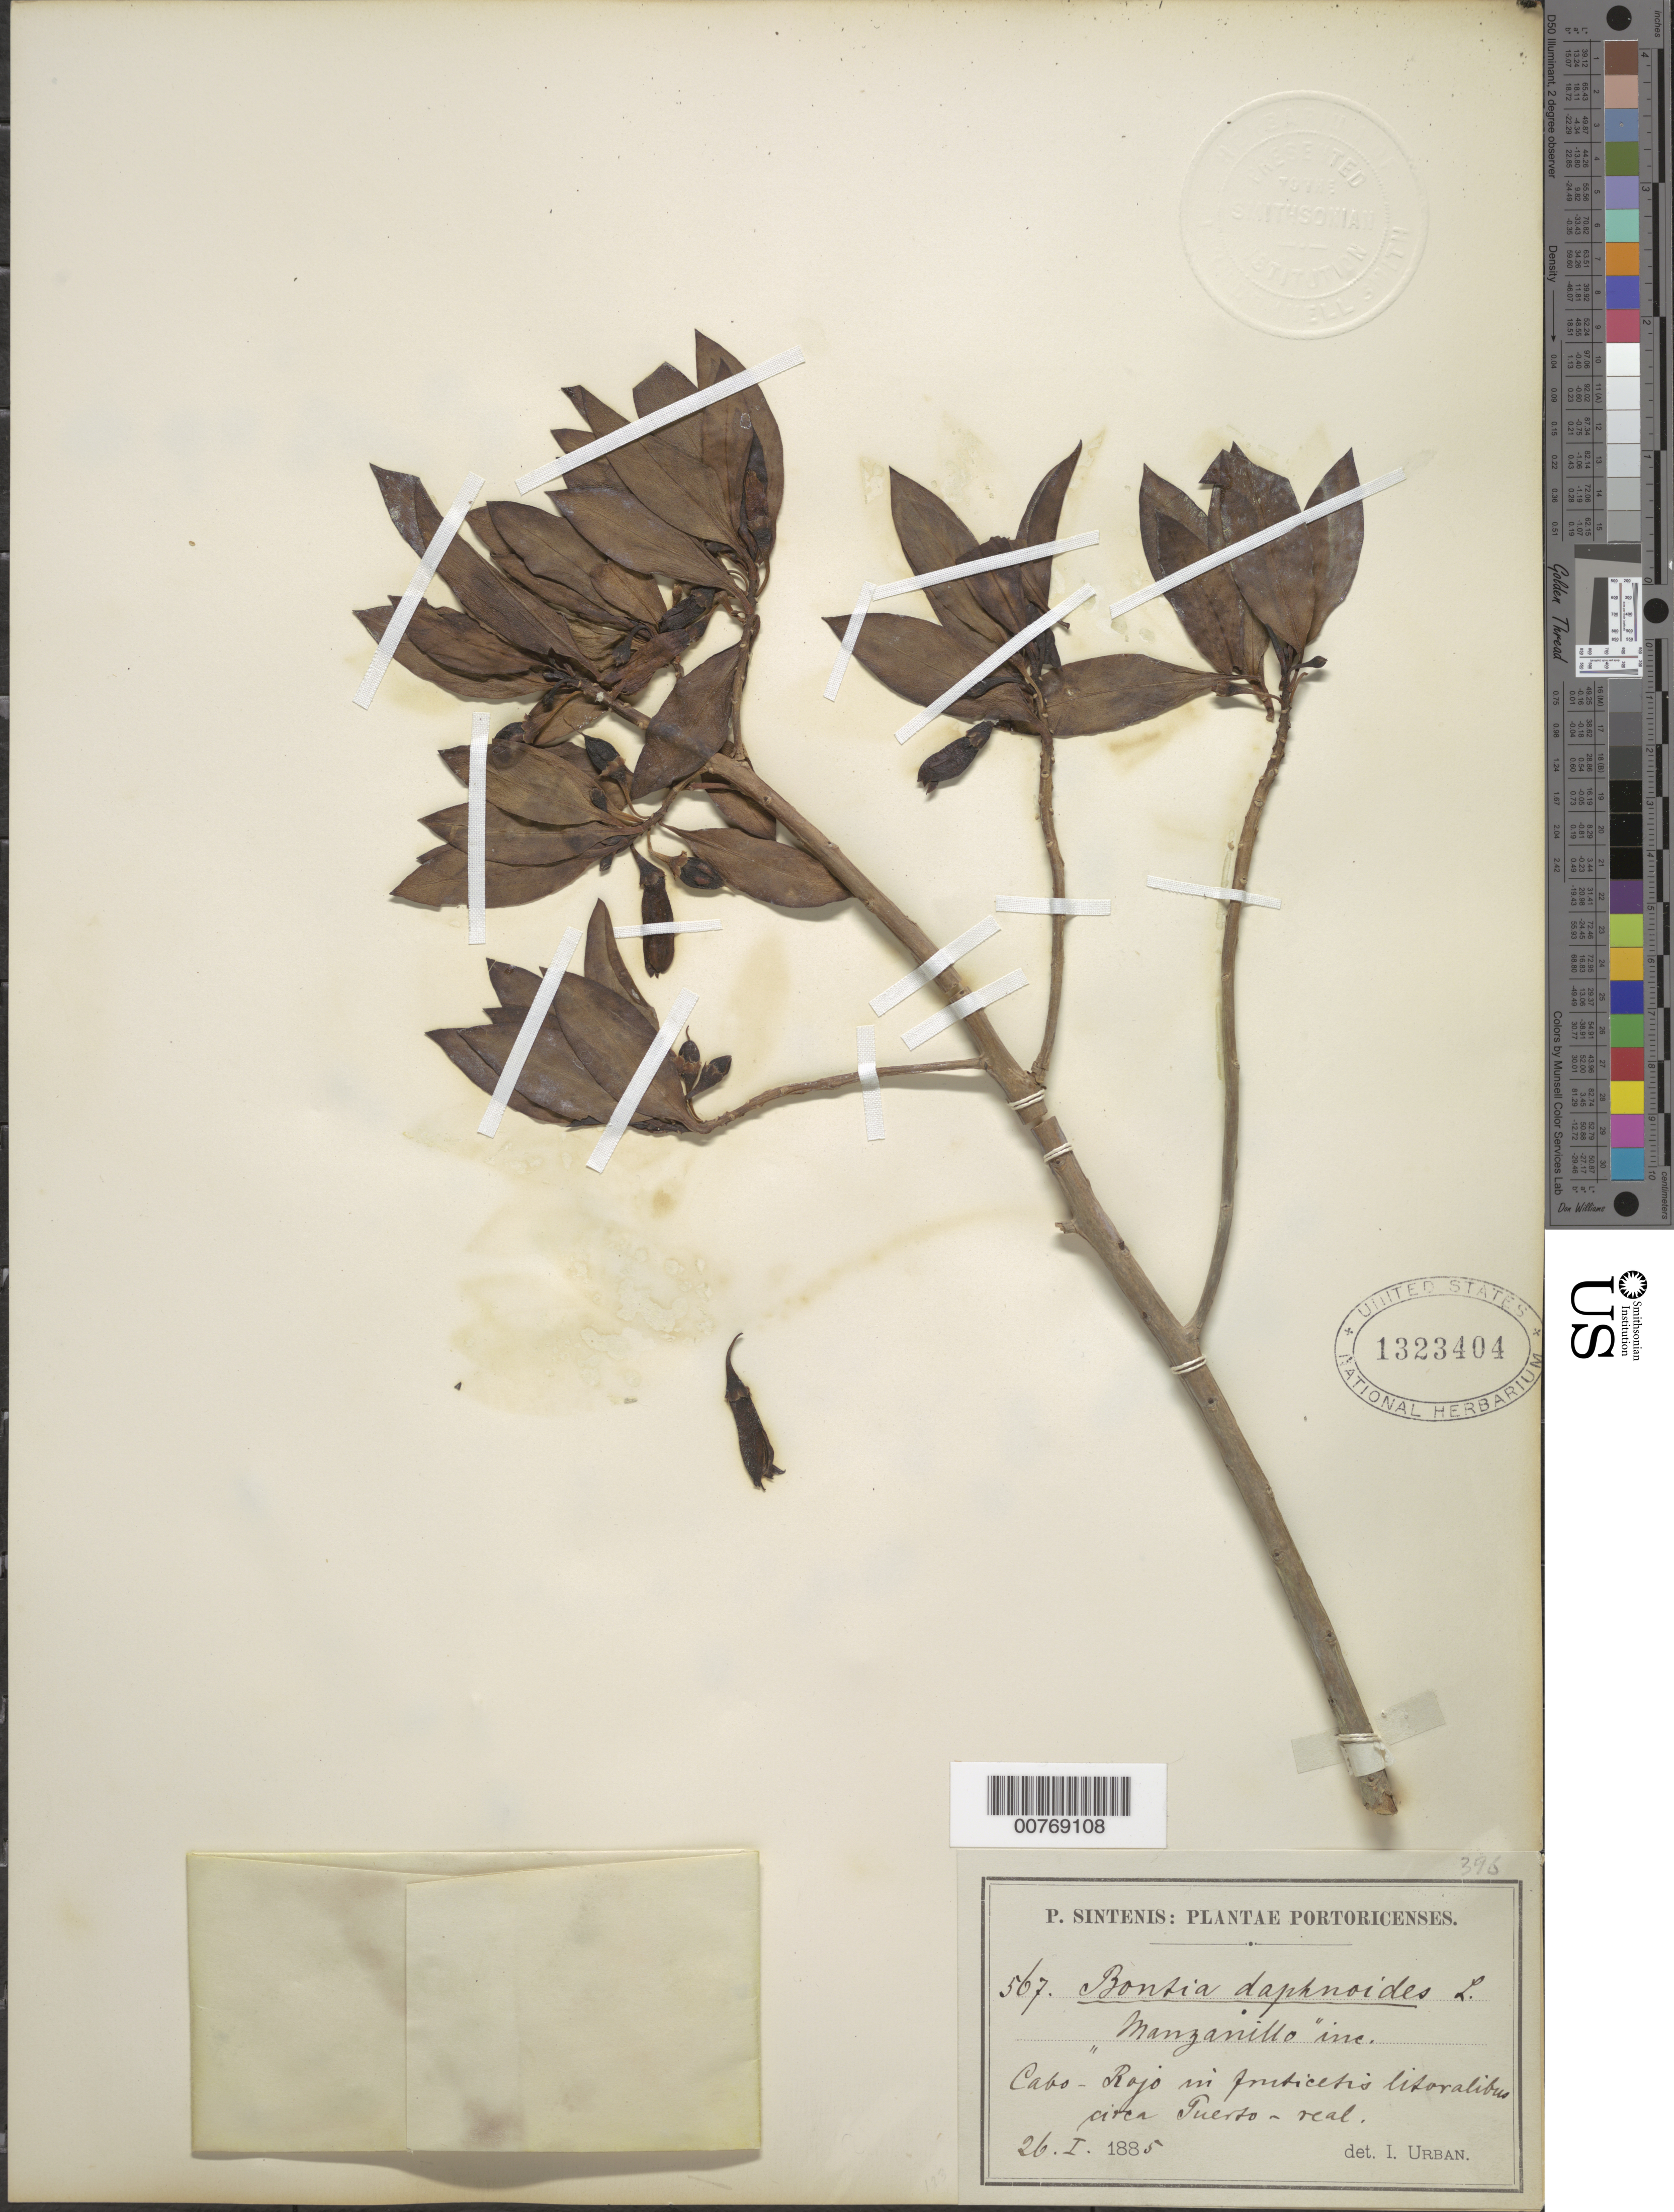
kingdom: Plantae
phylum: Tracheophyta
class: Magnoliopsida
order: Lamiales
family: Scrophulariaceae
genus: Bontia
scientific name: Bontia daphnoides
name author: L.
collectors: P. Sintenis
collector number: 567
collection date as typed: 26 Jan 1885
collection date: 1885-01-26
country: Puerto Rico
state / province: Cabo Rojo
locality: Cabo Rojo in fruticetis litoralibus circa Puerto-Real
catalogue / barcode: US 1323404